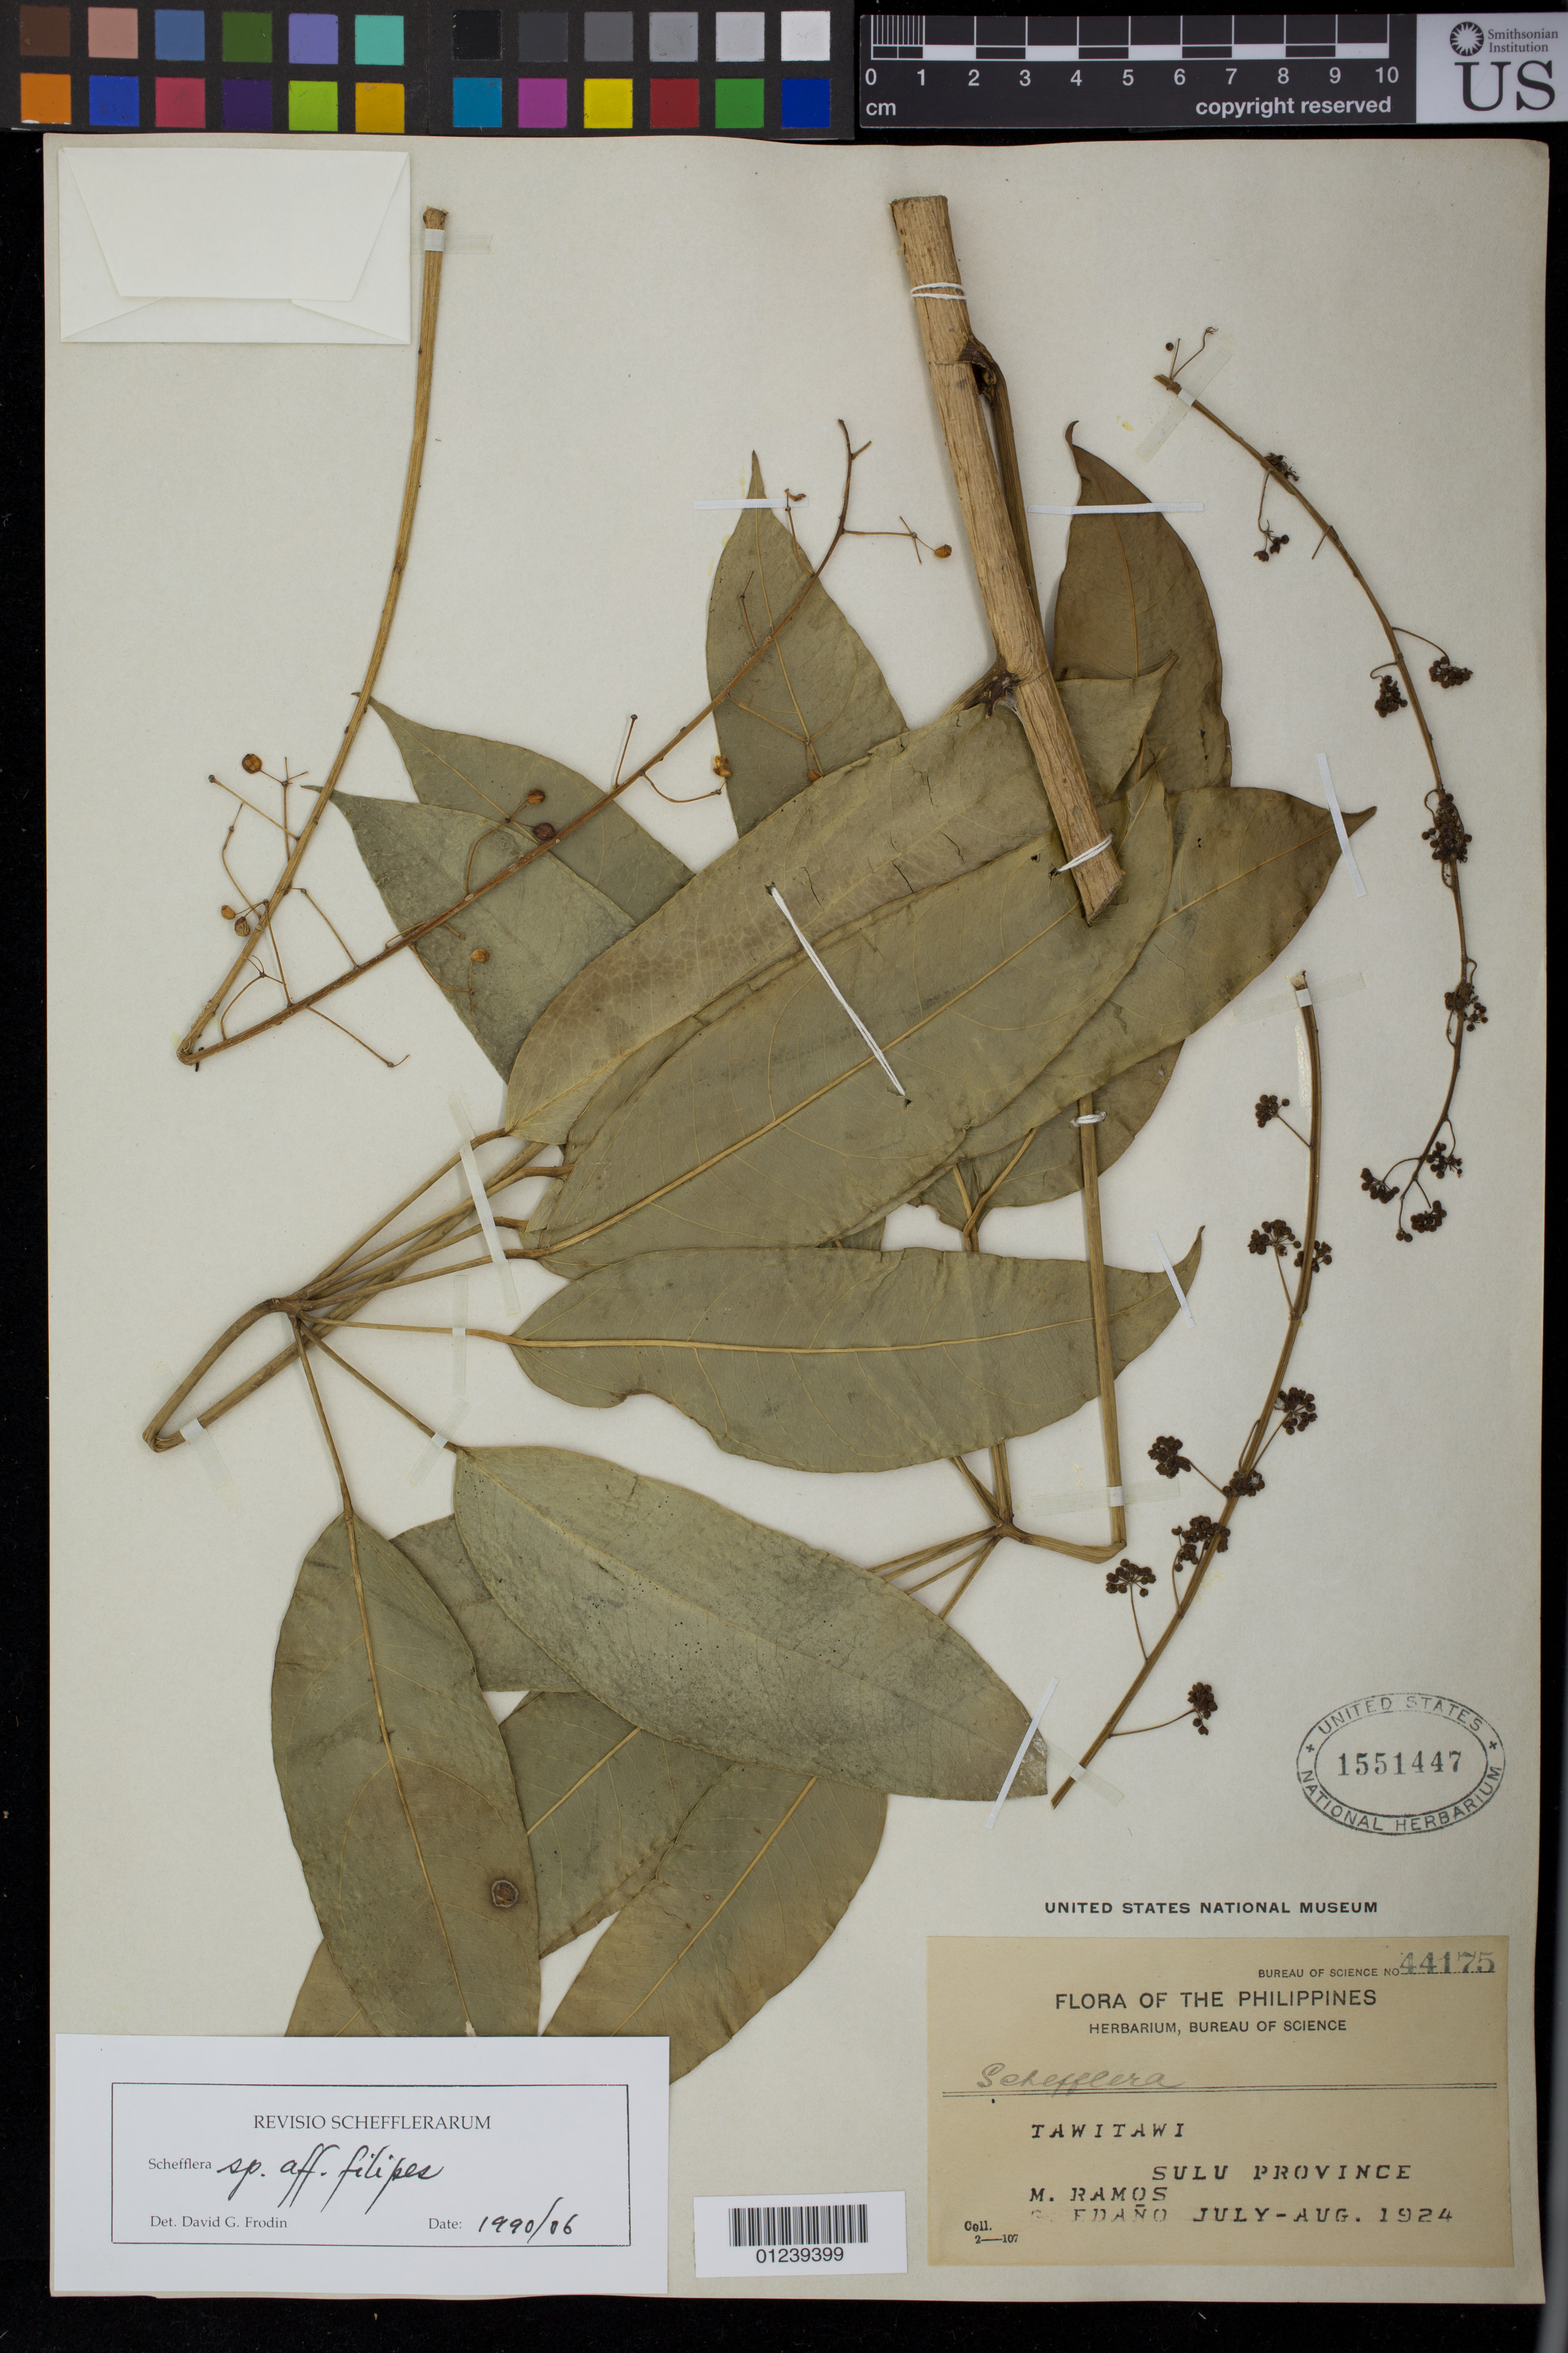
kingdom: Plantae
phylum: Tracheophyta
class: Magnoliopsida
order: Apiales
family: Araliaceae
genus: Schefflera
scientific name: Schefflera filipes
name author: Merr.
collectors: M. Ramos & M. Ramos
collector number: Bur. Sci. 44175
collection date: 1924-07/1924-08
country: Philippines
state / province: Muslim Mindanao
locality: Tawitawi, Sulu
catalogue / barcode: US 1551447